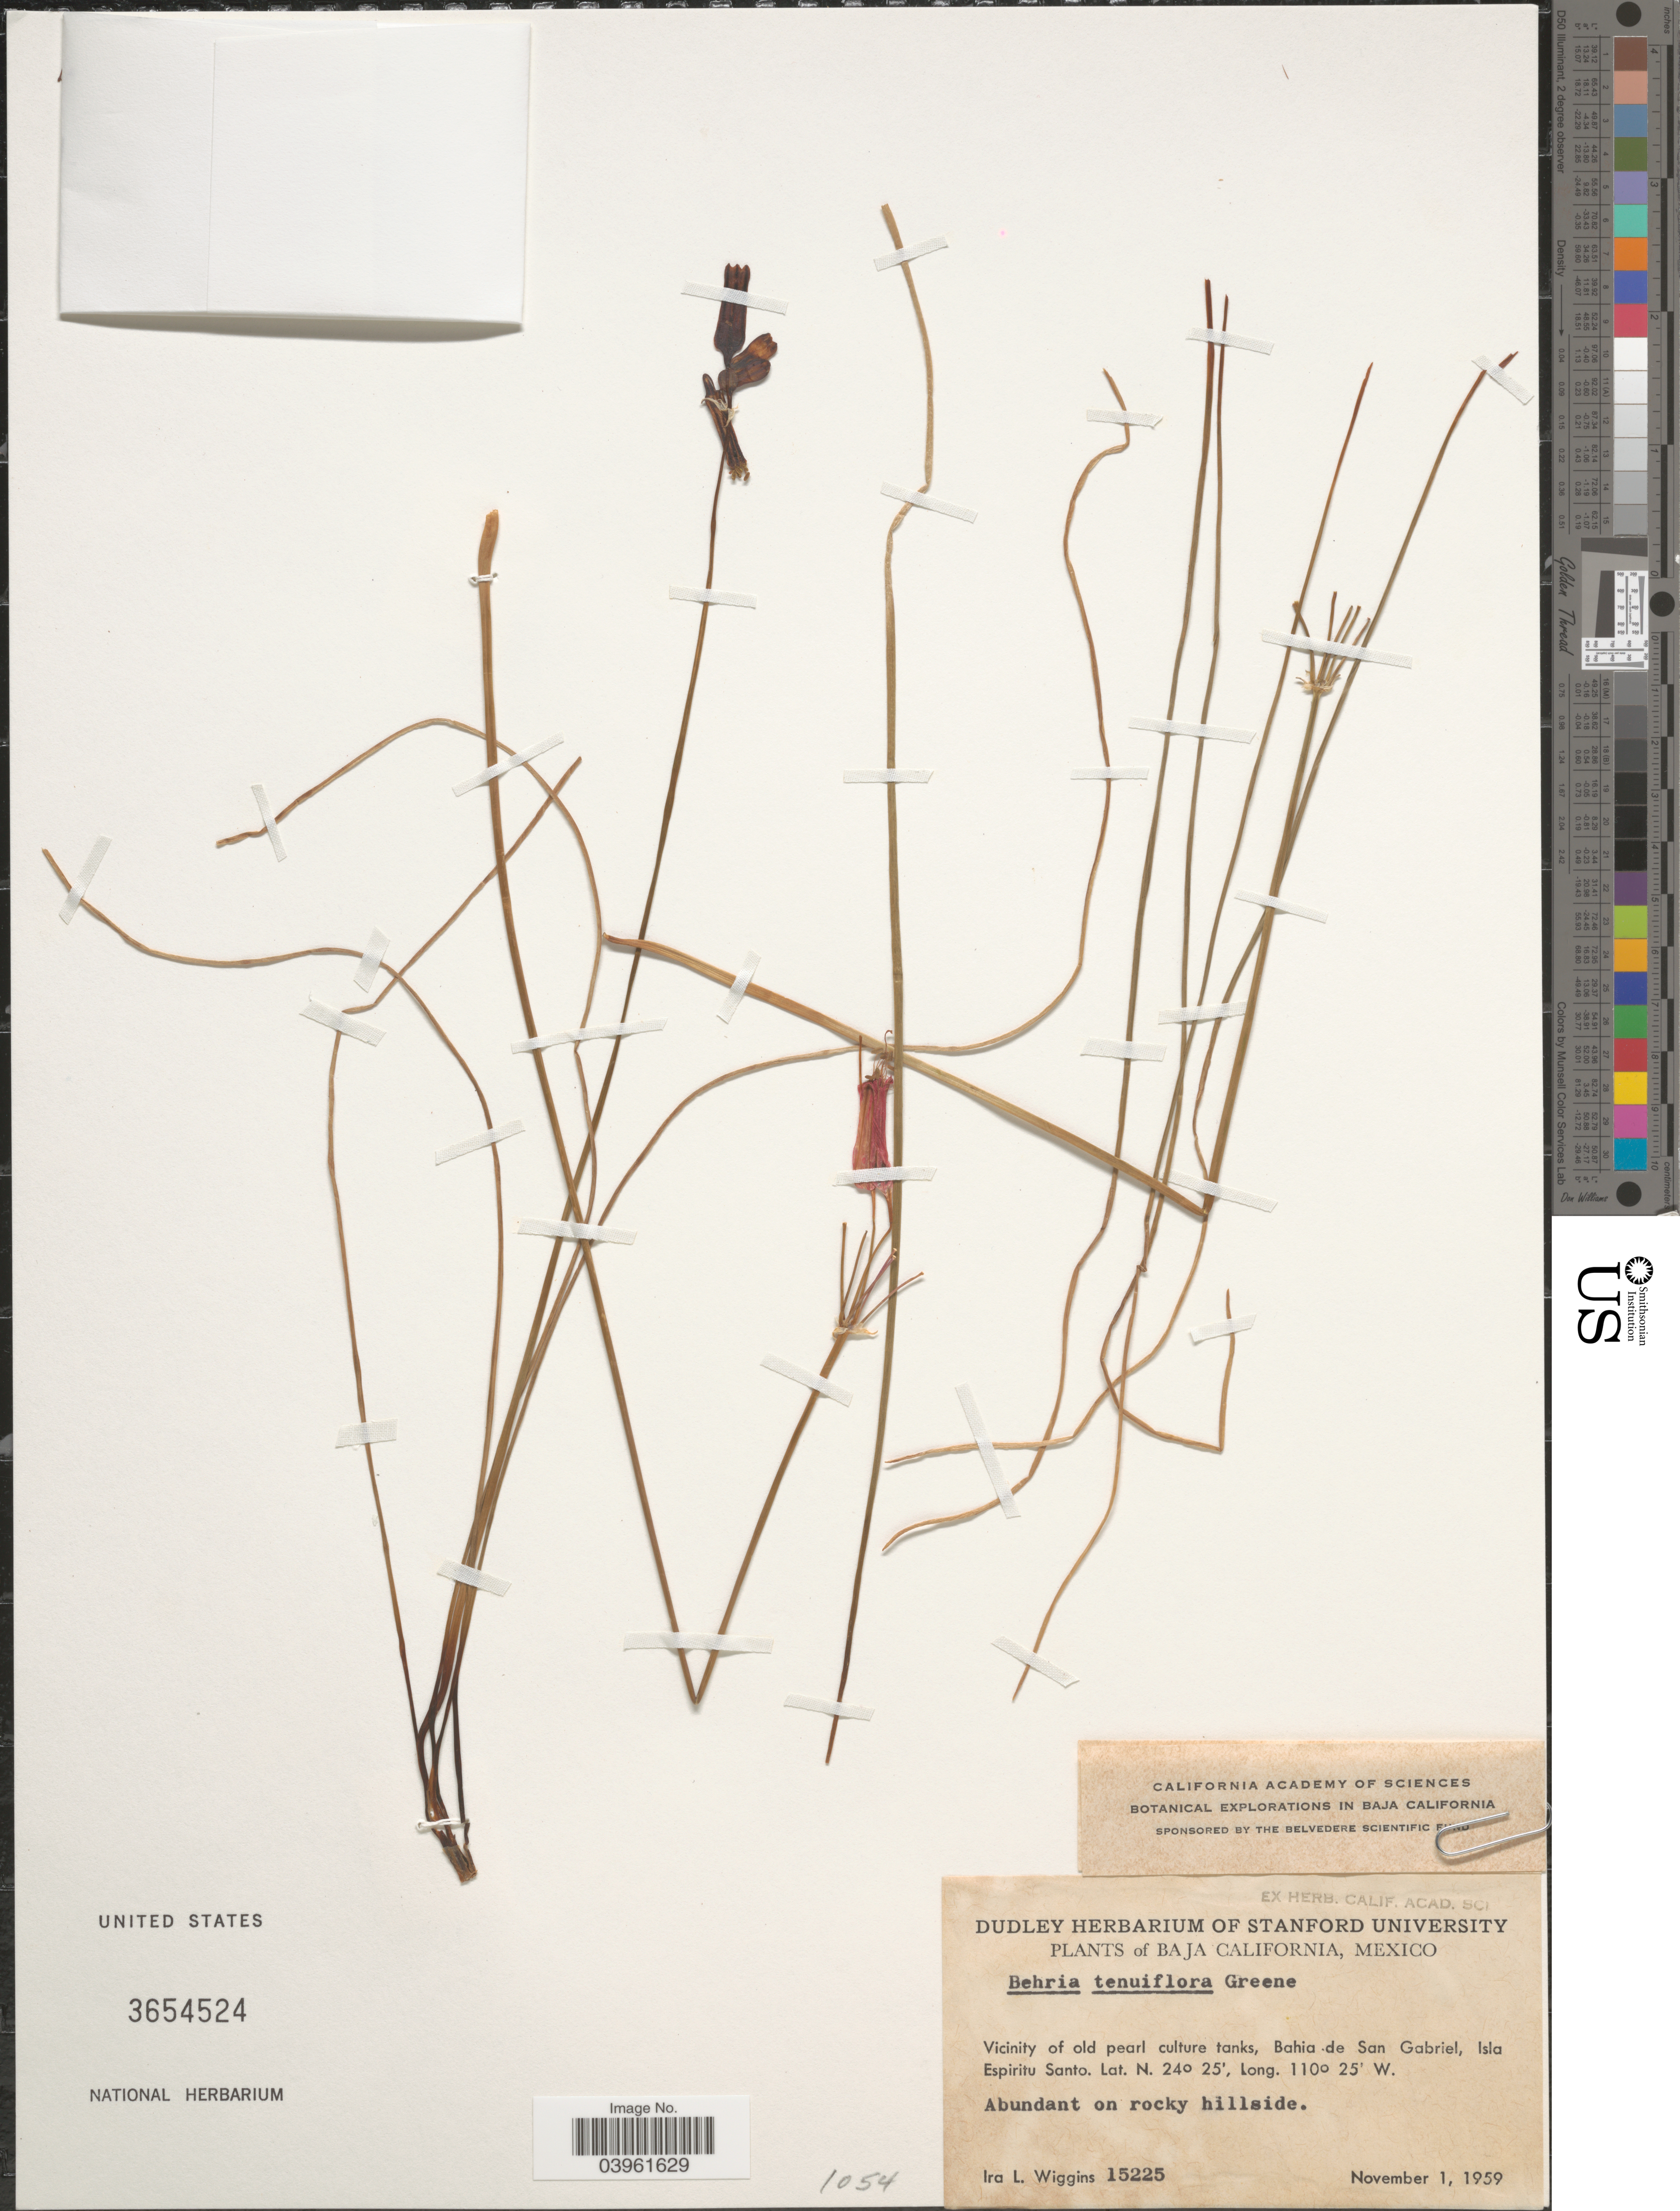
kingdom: Plantae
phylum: Tracheophyta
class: Liliopsida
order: Asparagales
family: Asparagaceae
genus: Bessera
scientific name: Bessera tenuiflora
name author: (Greene) J.F. Macbr.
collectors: I. L. Wiggins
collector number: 15225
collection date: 1959-11-01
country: Mexico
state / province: Baja California Sur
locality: Vicinity of old pearl culture tanks, Bahia de San Gabriel, Isla Espiritu Santo.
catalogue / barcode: US 3654524